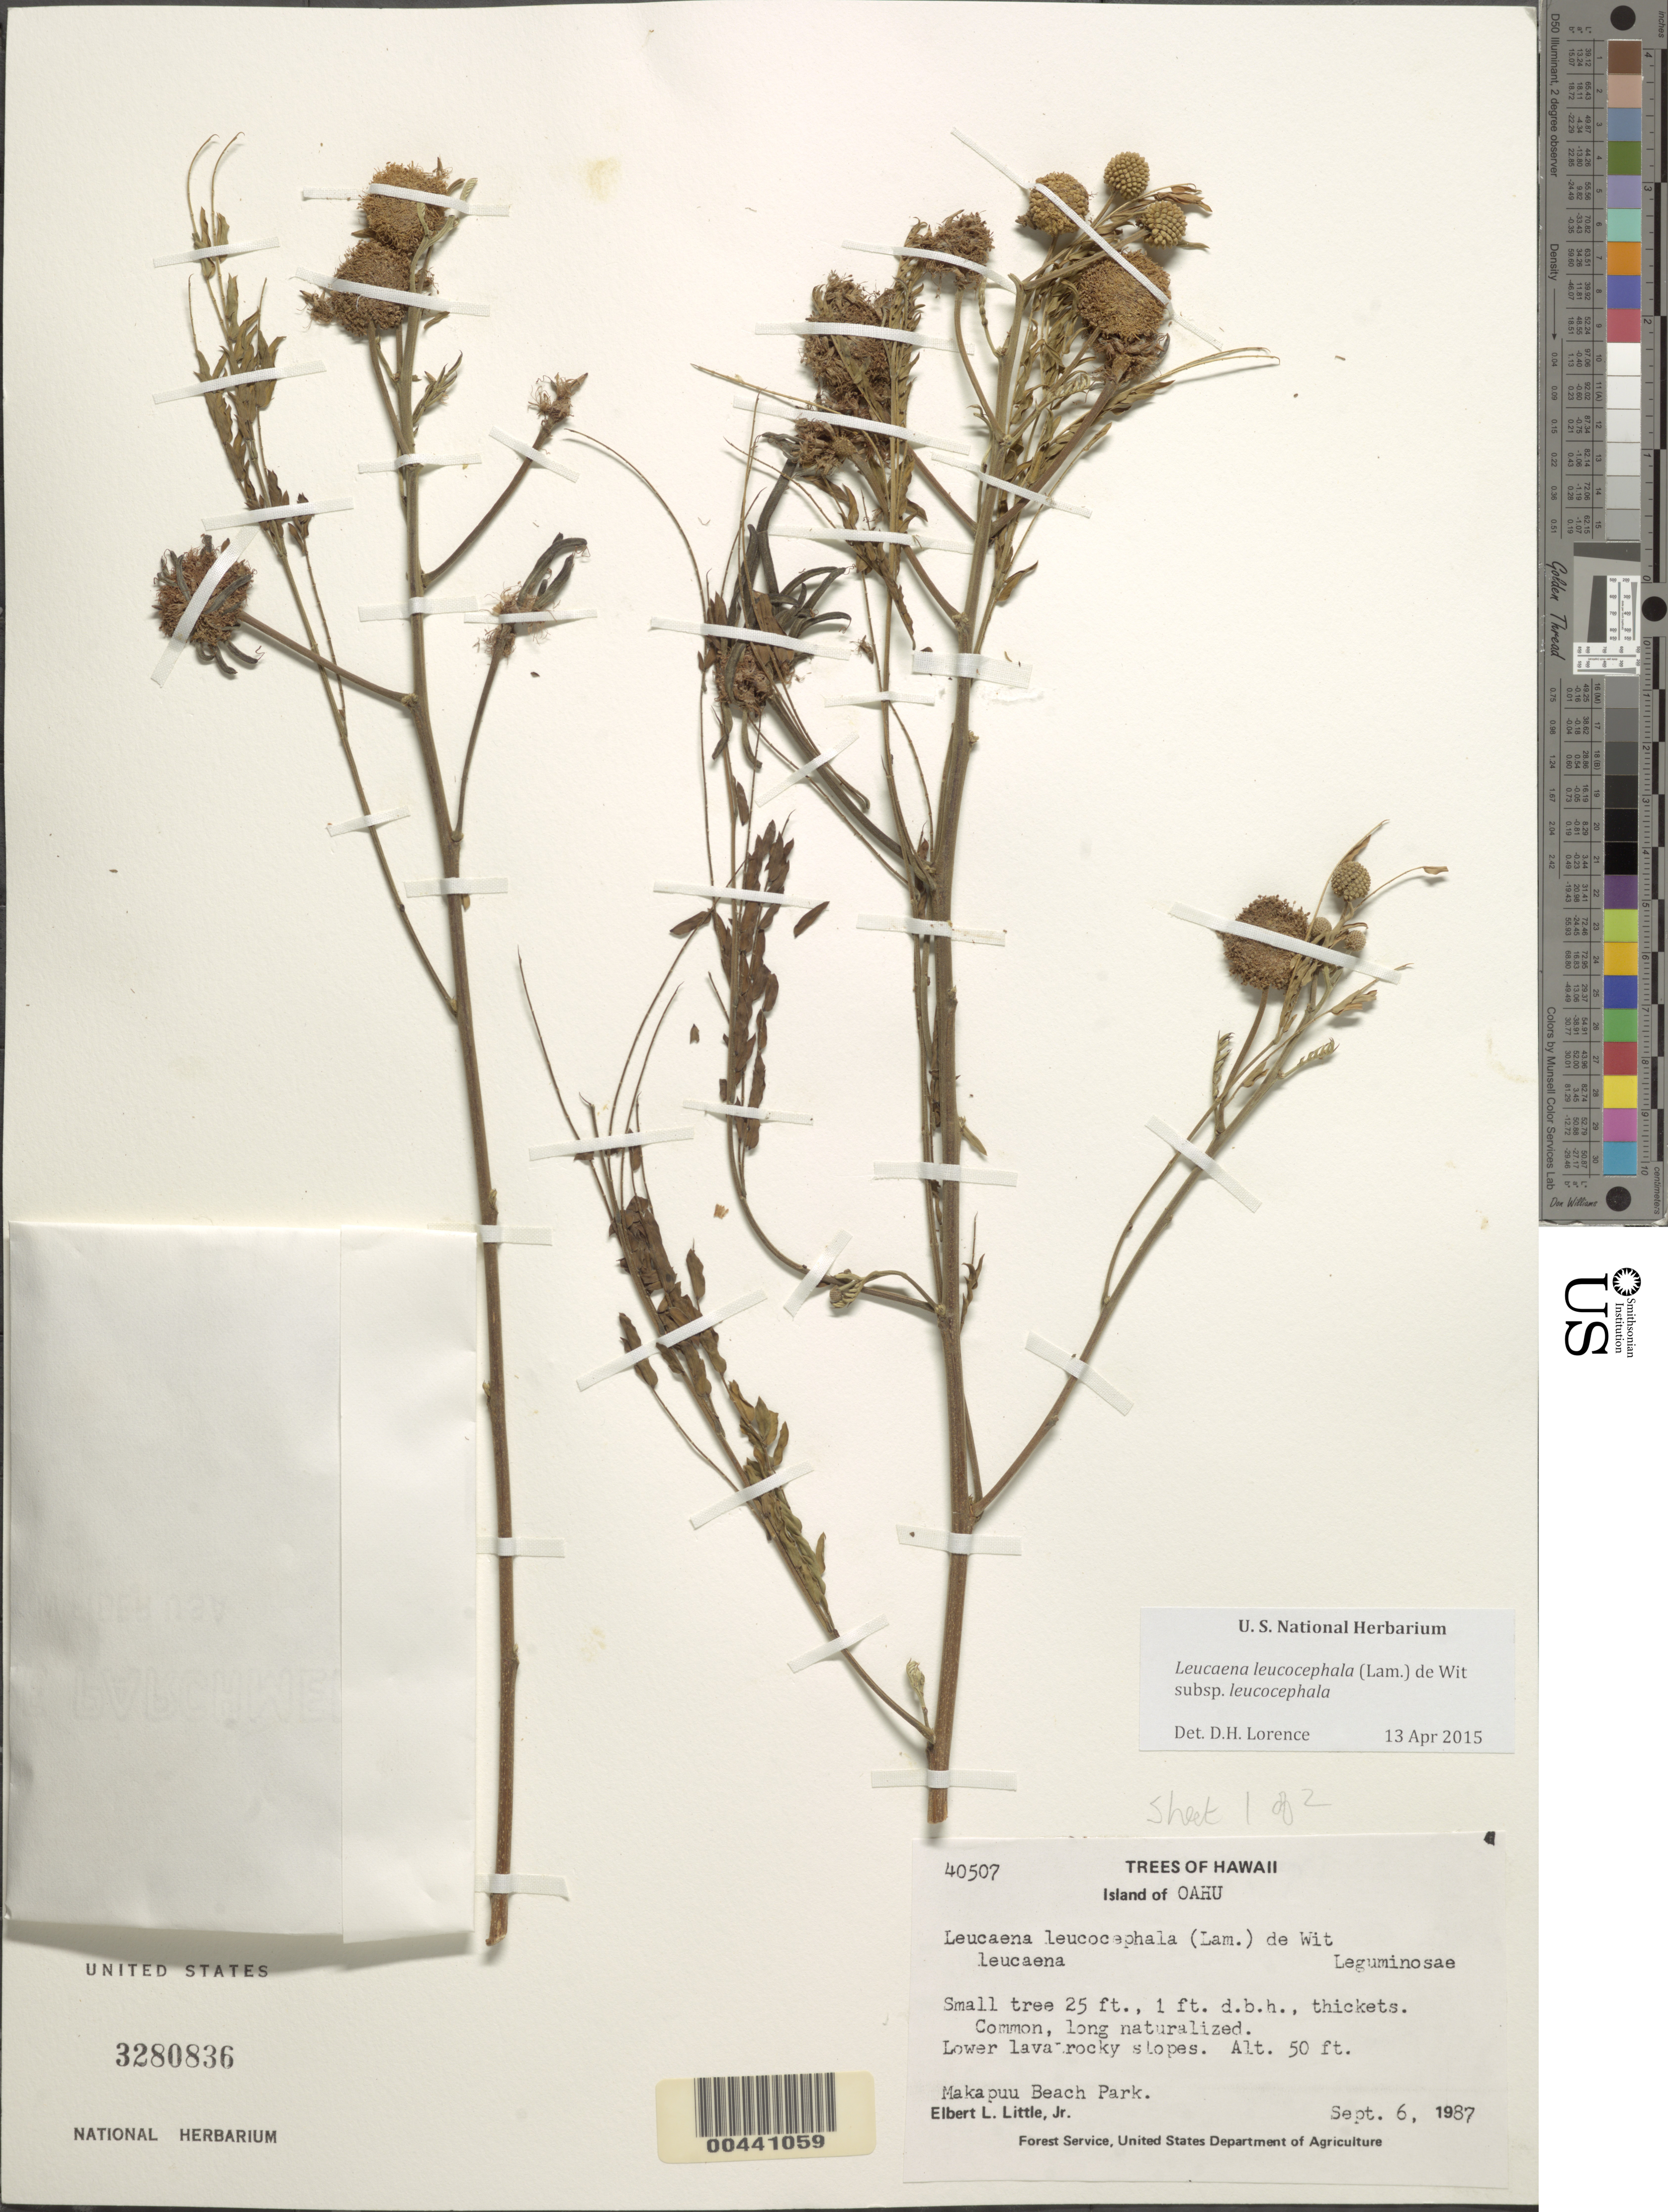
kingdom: Plantae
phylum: Tracheophyta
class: Magnoliopsida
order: Fabales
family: Fabaceae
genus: Leucaena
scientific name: Leucaena leucocephala subsp. leucocephala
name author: (Lam.) de Wit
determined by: Lorence, David H., (PTBG), National Tropical Botanical Garden (UNITED STATES)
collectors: E. L. Little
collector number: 40507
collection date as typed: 6 Sep 1987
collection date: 1987-09-06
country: United States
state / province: Hawaii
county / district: Honolulu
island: Oahu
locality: Makapuu Beach Park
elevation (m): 15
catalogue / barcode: US 3280836